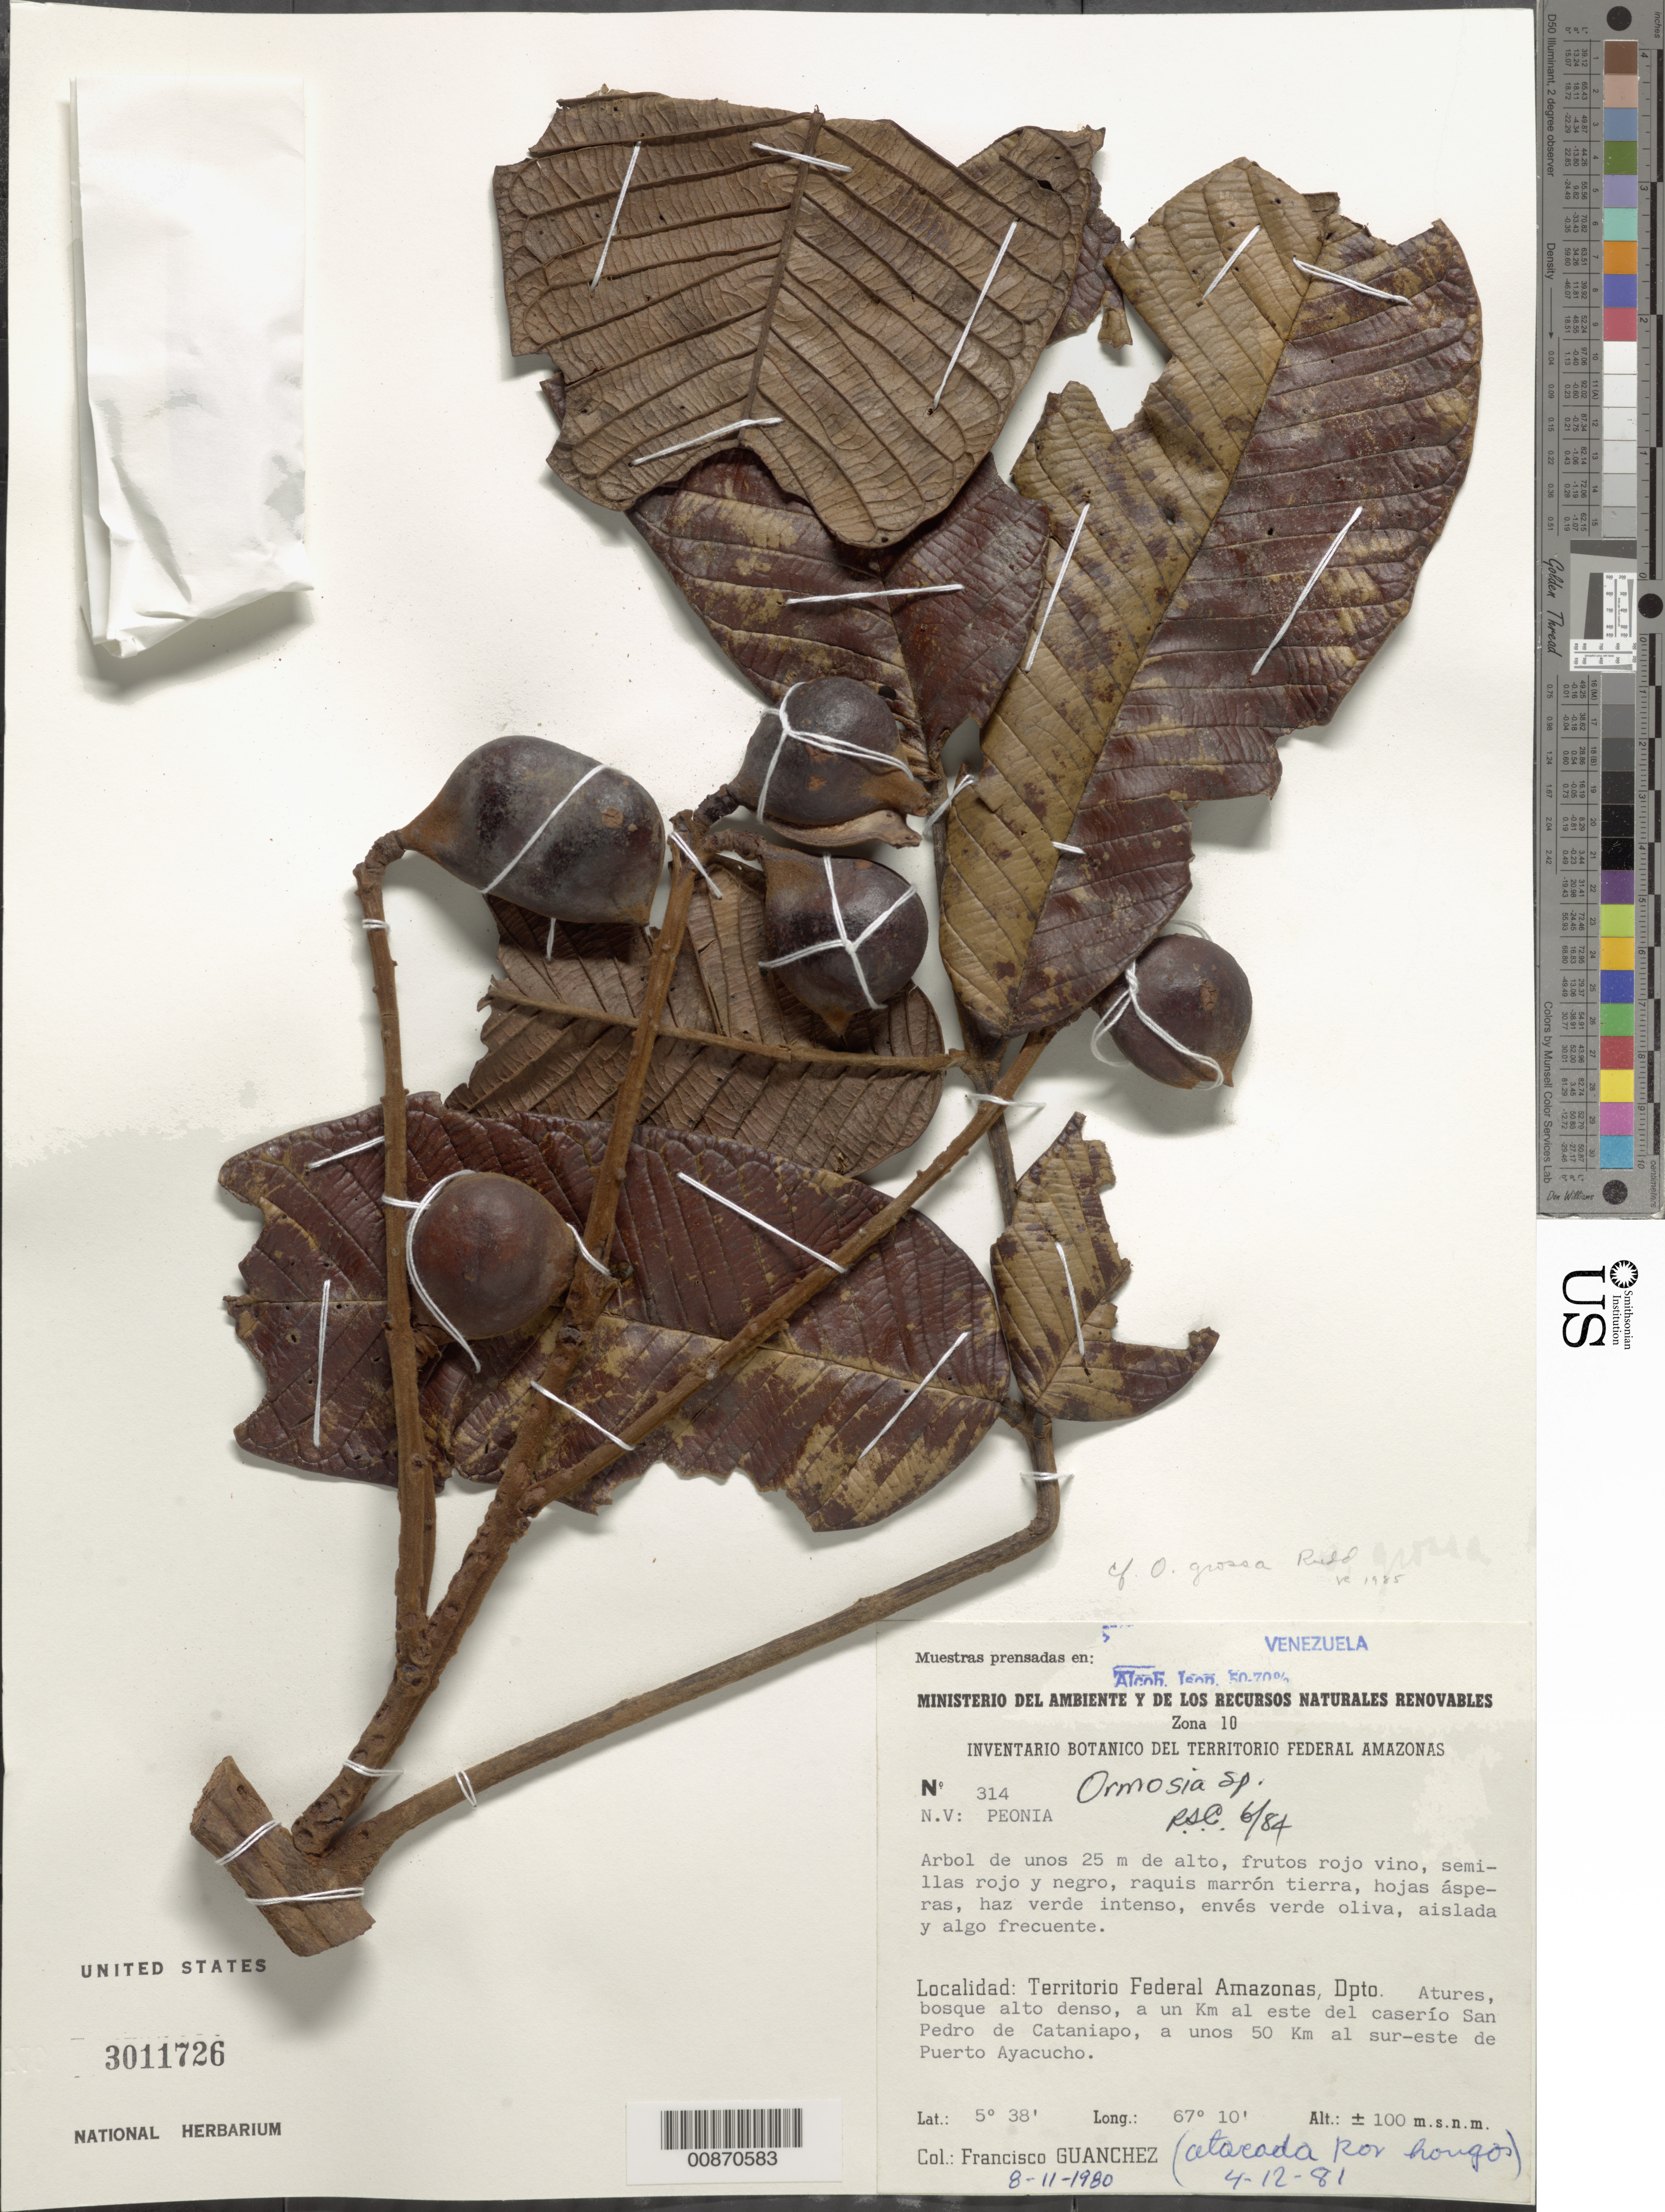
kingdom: Plantae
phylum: Tracheophyta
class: Magnoliopsida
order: Fabales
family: Fabaceae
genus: Ormosia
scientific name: Ormosia grossa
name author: Rudd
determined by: Rudd, V. E.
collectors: F. Guánchez M.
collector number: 314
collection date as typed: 8-Nov-80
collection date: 1980-11-08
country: Venezuela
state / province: Amazonas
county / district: Atures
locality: San Pedro de Cataniapo, a un km E del caserío, 50 km SE de Pto. Ayacucho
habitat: Bosque alto denso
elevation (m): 100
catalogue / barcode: US 3011726